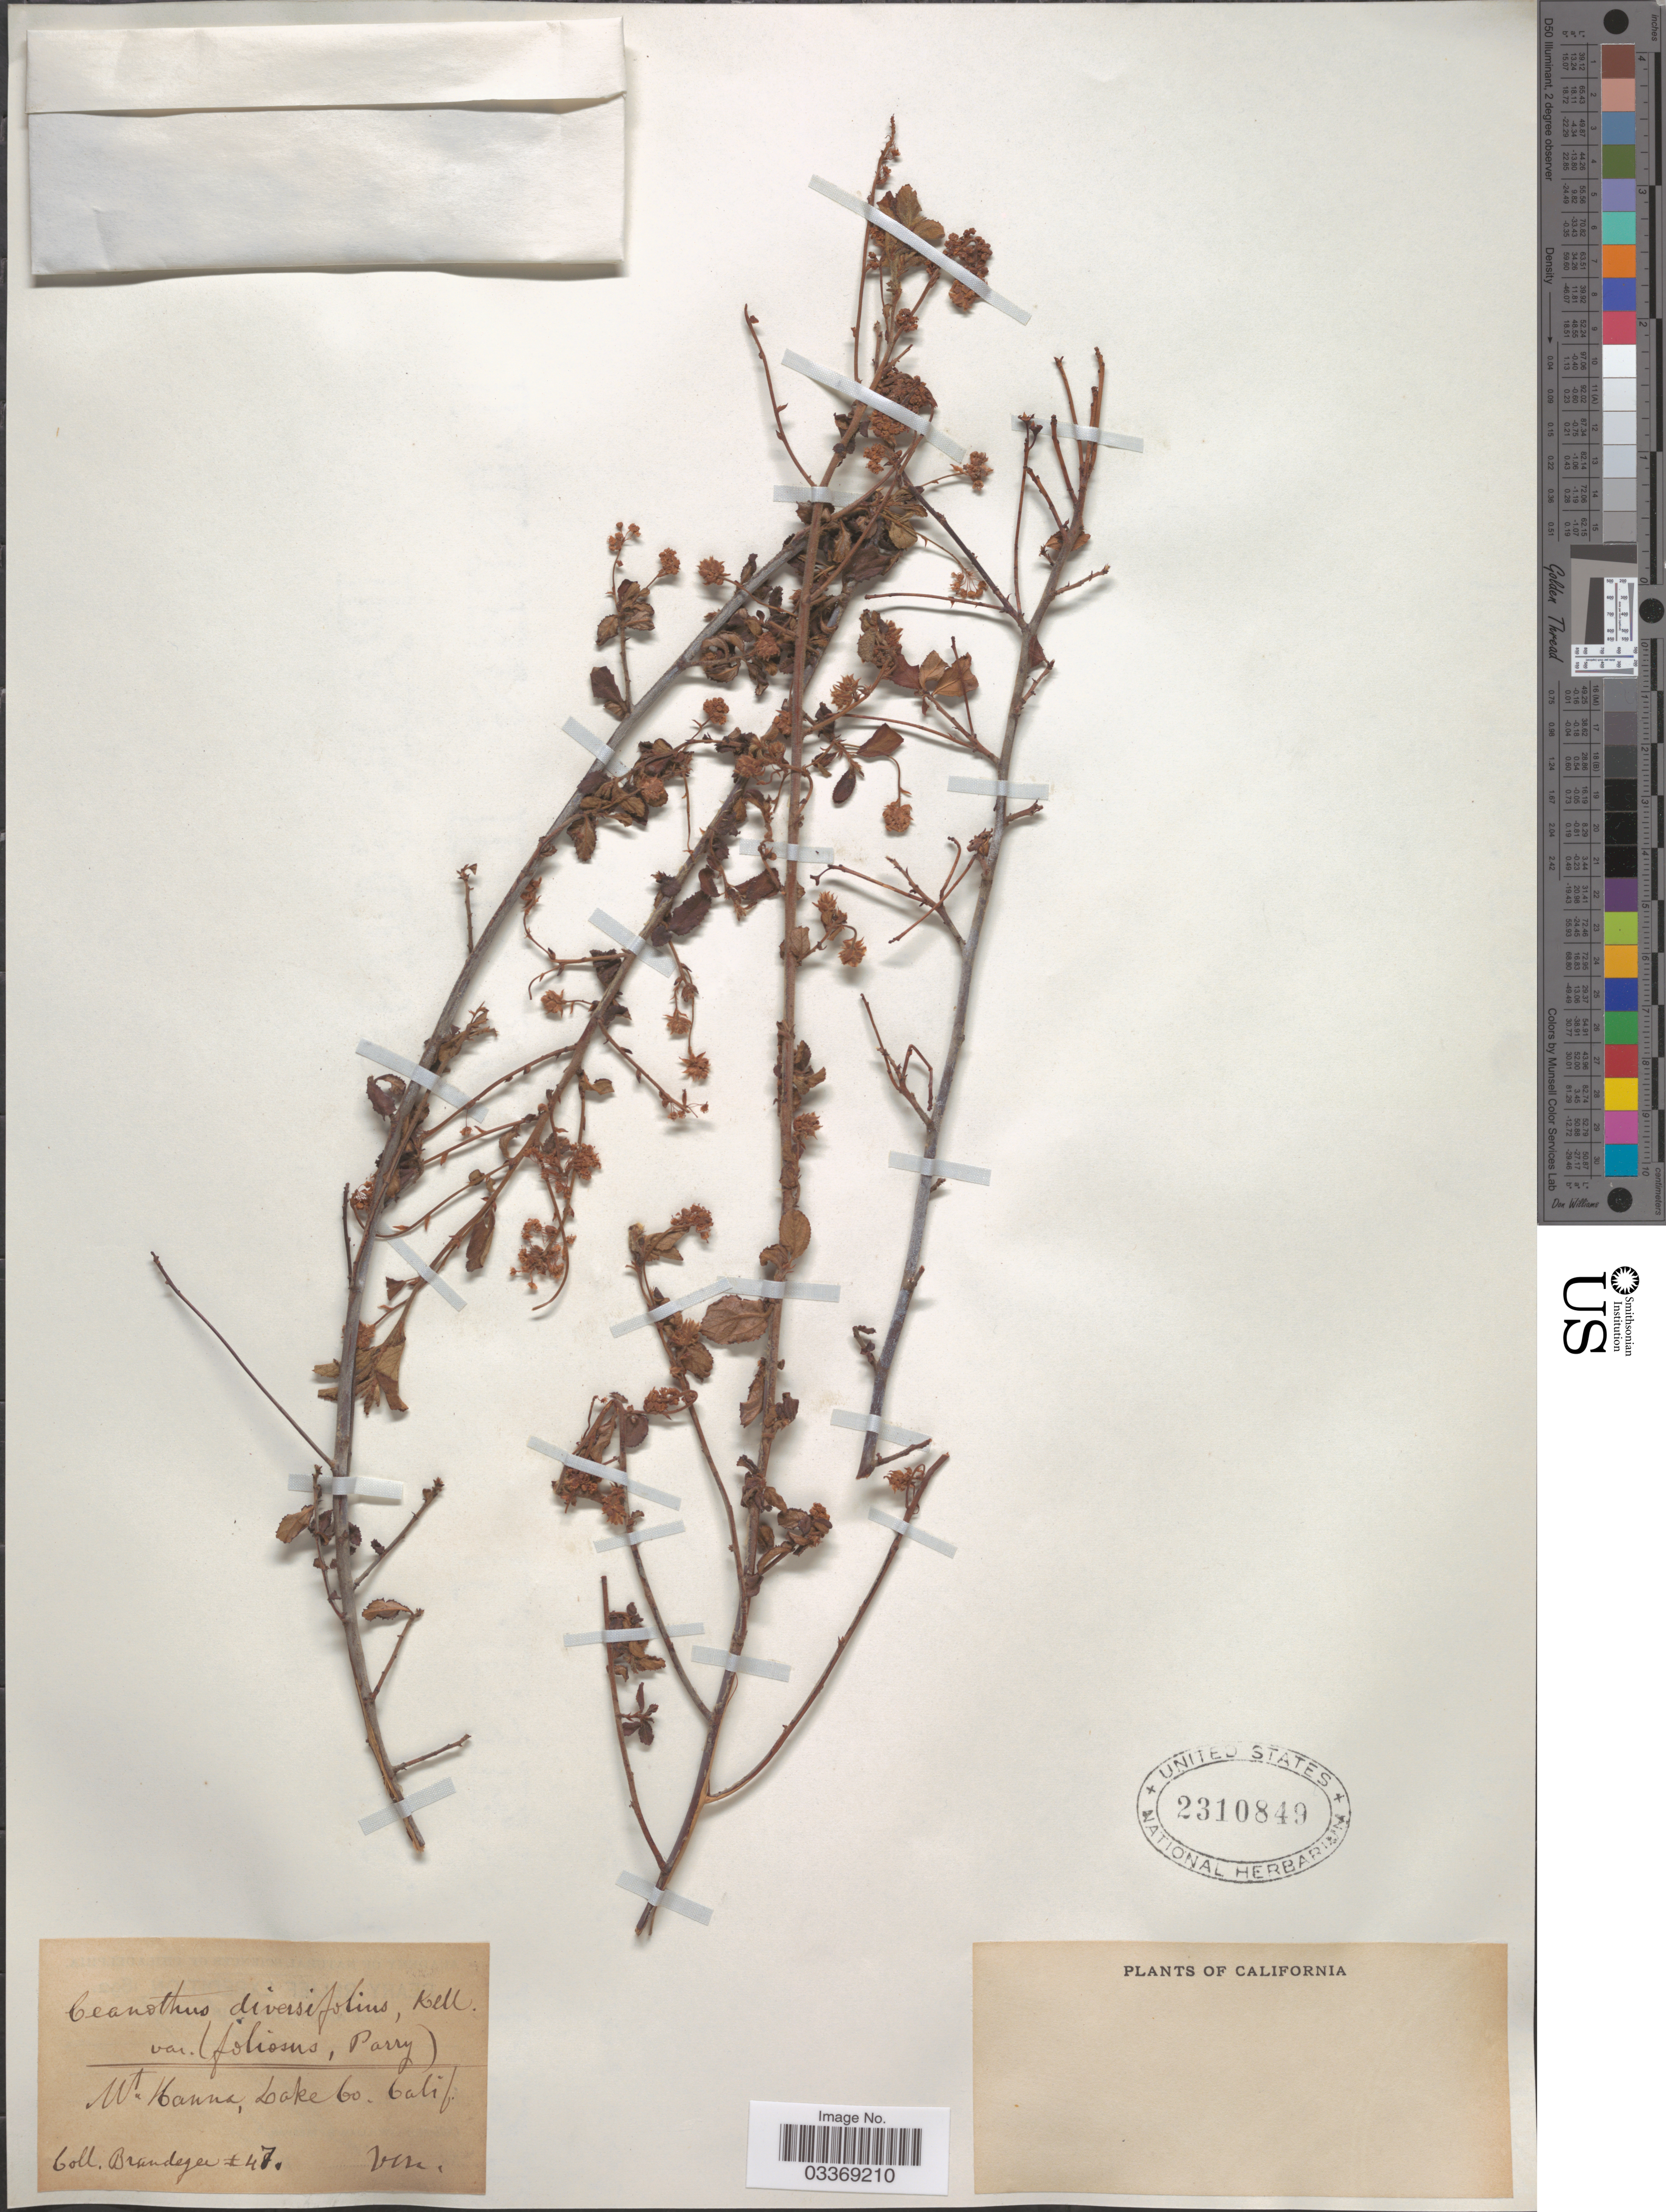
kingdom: Plantae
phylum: Tracheophyta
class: Magnoliopsida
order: Rosales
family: Rhamnaceae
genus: Ceanothus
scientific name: Ceanothus diversifolius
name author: Kellogg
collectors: -- Brandegee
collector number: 47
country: United States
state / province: California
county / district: Lake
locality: Mt. Hanna, Lake Co.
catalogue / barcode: US 2310849